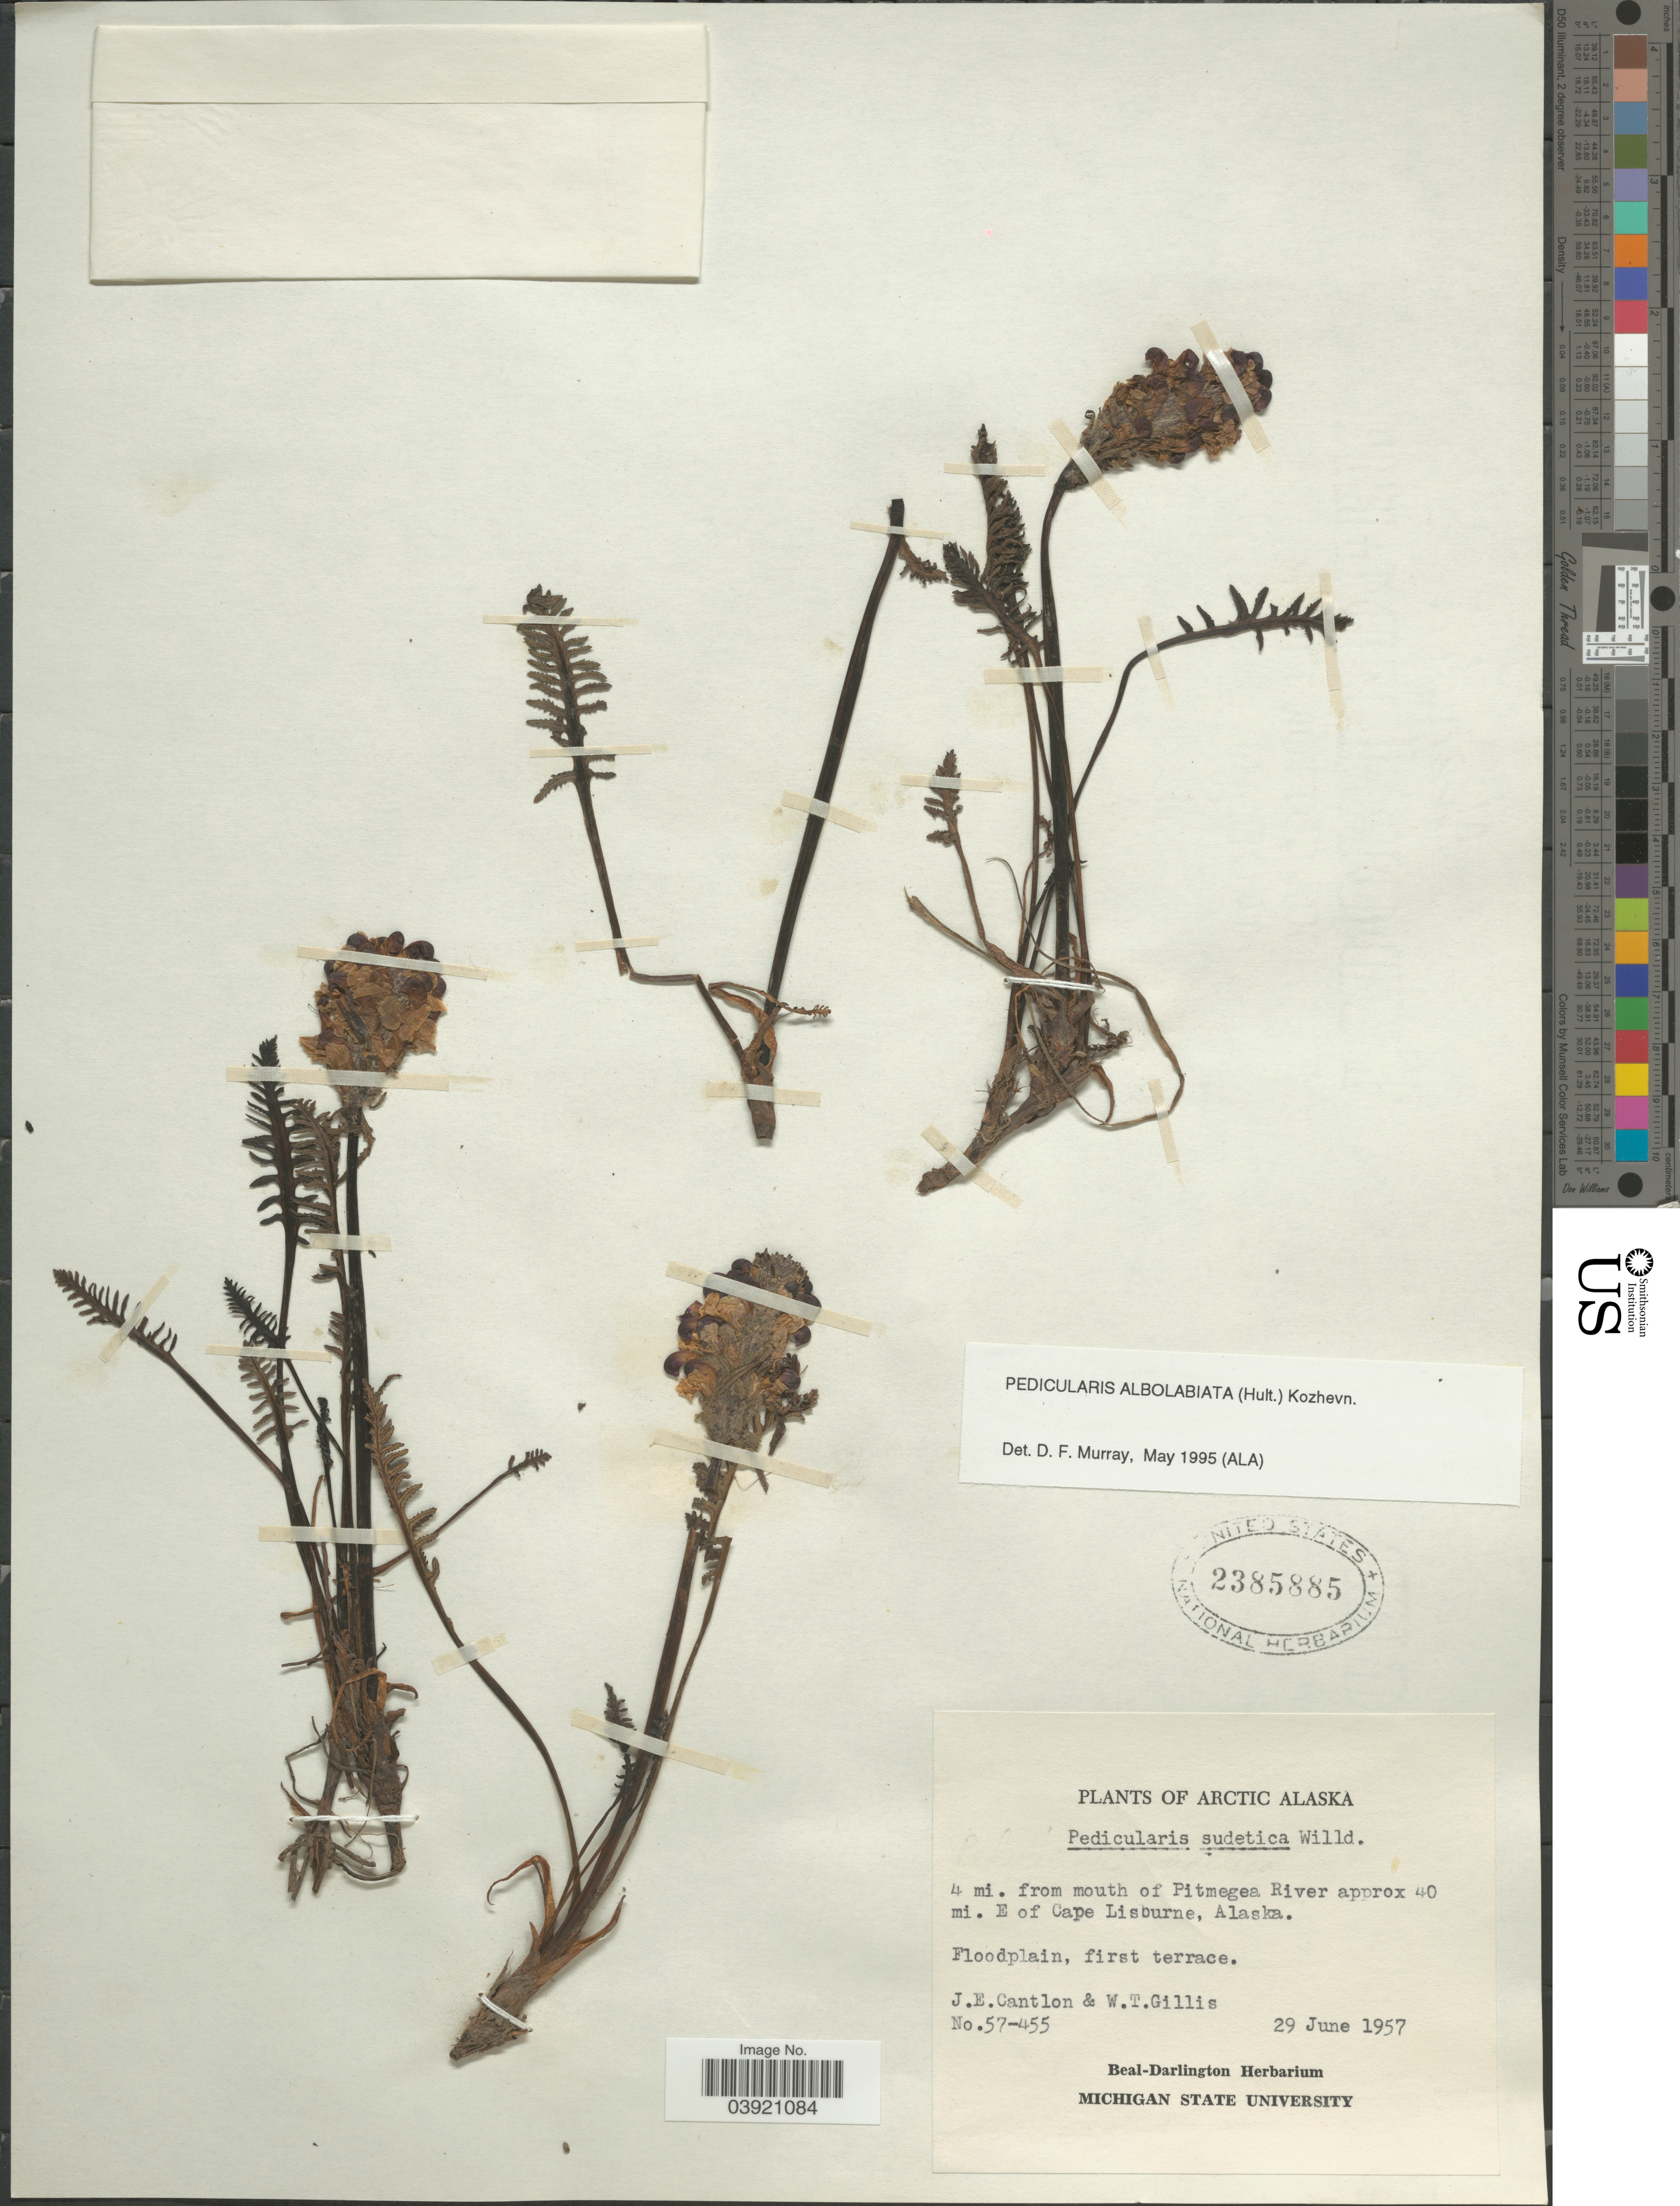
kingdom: Plantae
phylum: Tracheophyta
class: Magnoliopsida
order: Lamiales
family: Orobanchaceae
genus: Pedicularis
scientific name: Pedicularis albolabiata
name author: (Hultén) Kozhevn.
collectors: J. Cantlon & W. T. Gillis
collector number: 57-455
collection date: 1957-06-29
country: United States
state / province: Alaska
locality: Arctic Alaska. 4 mi. from mouth of Pitmegea River approx 40 mi. E of Cape Lisburne.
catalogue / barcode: US 2385885